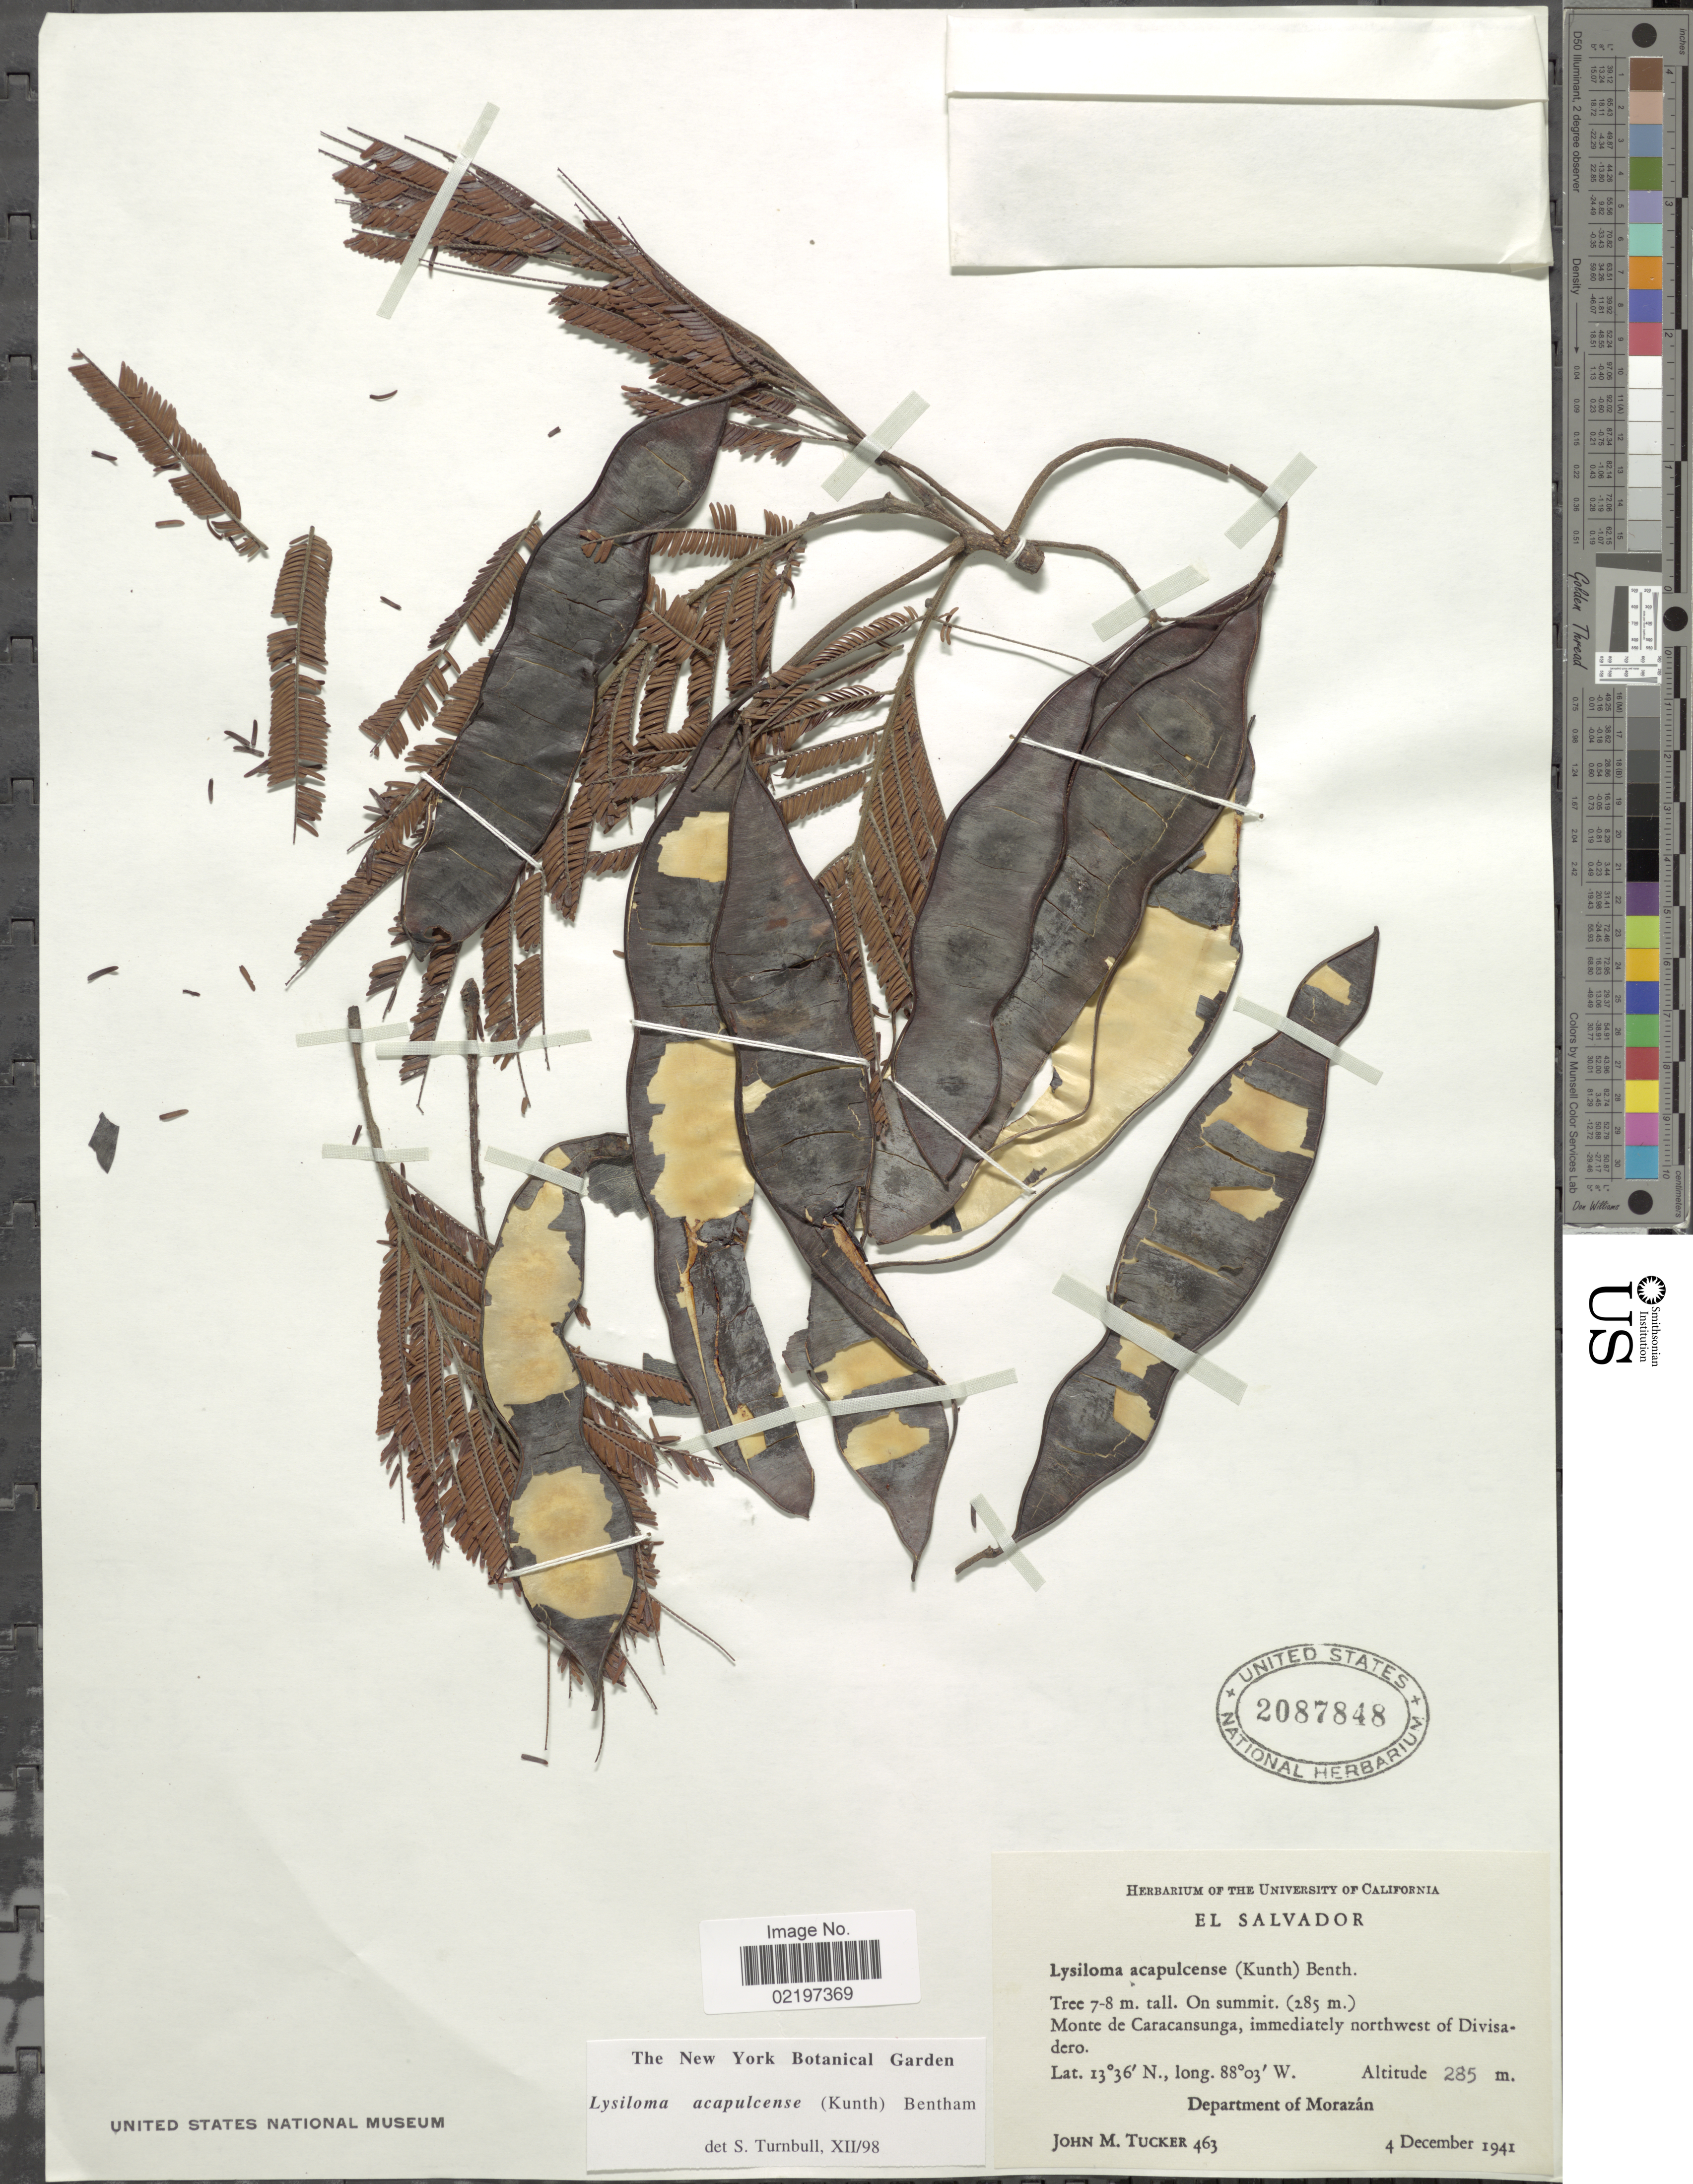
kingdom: Plantae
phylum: Tracheophyta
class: Magnoliopsida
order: Fabales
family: Fabaceae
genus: Lysiloma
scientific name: Lysiloma acapulcense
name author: (Kunth) Benth.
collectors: J. M. Tucker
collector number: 463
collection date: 1941-12-04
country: El Salvador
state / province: Morazan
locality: Monte de Caracansunga, immediately northwest of Divisadero, Department of Morazan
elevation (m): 285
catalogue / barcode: US 2087848